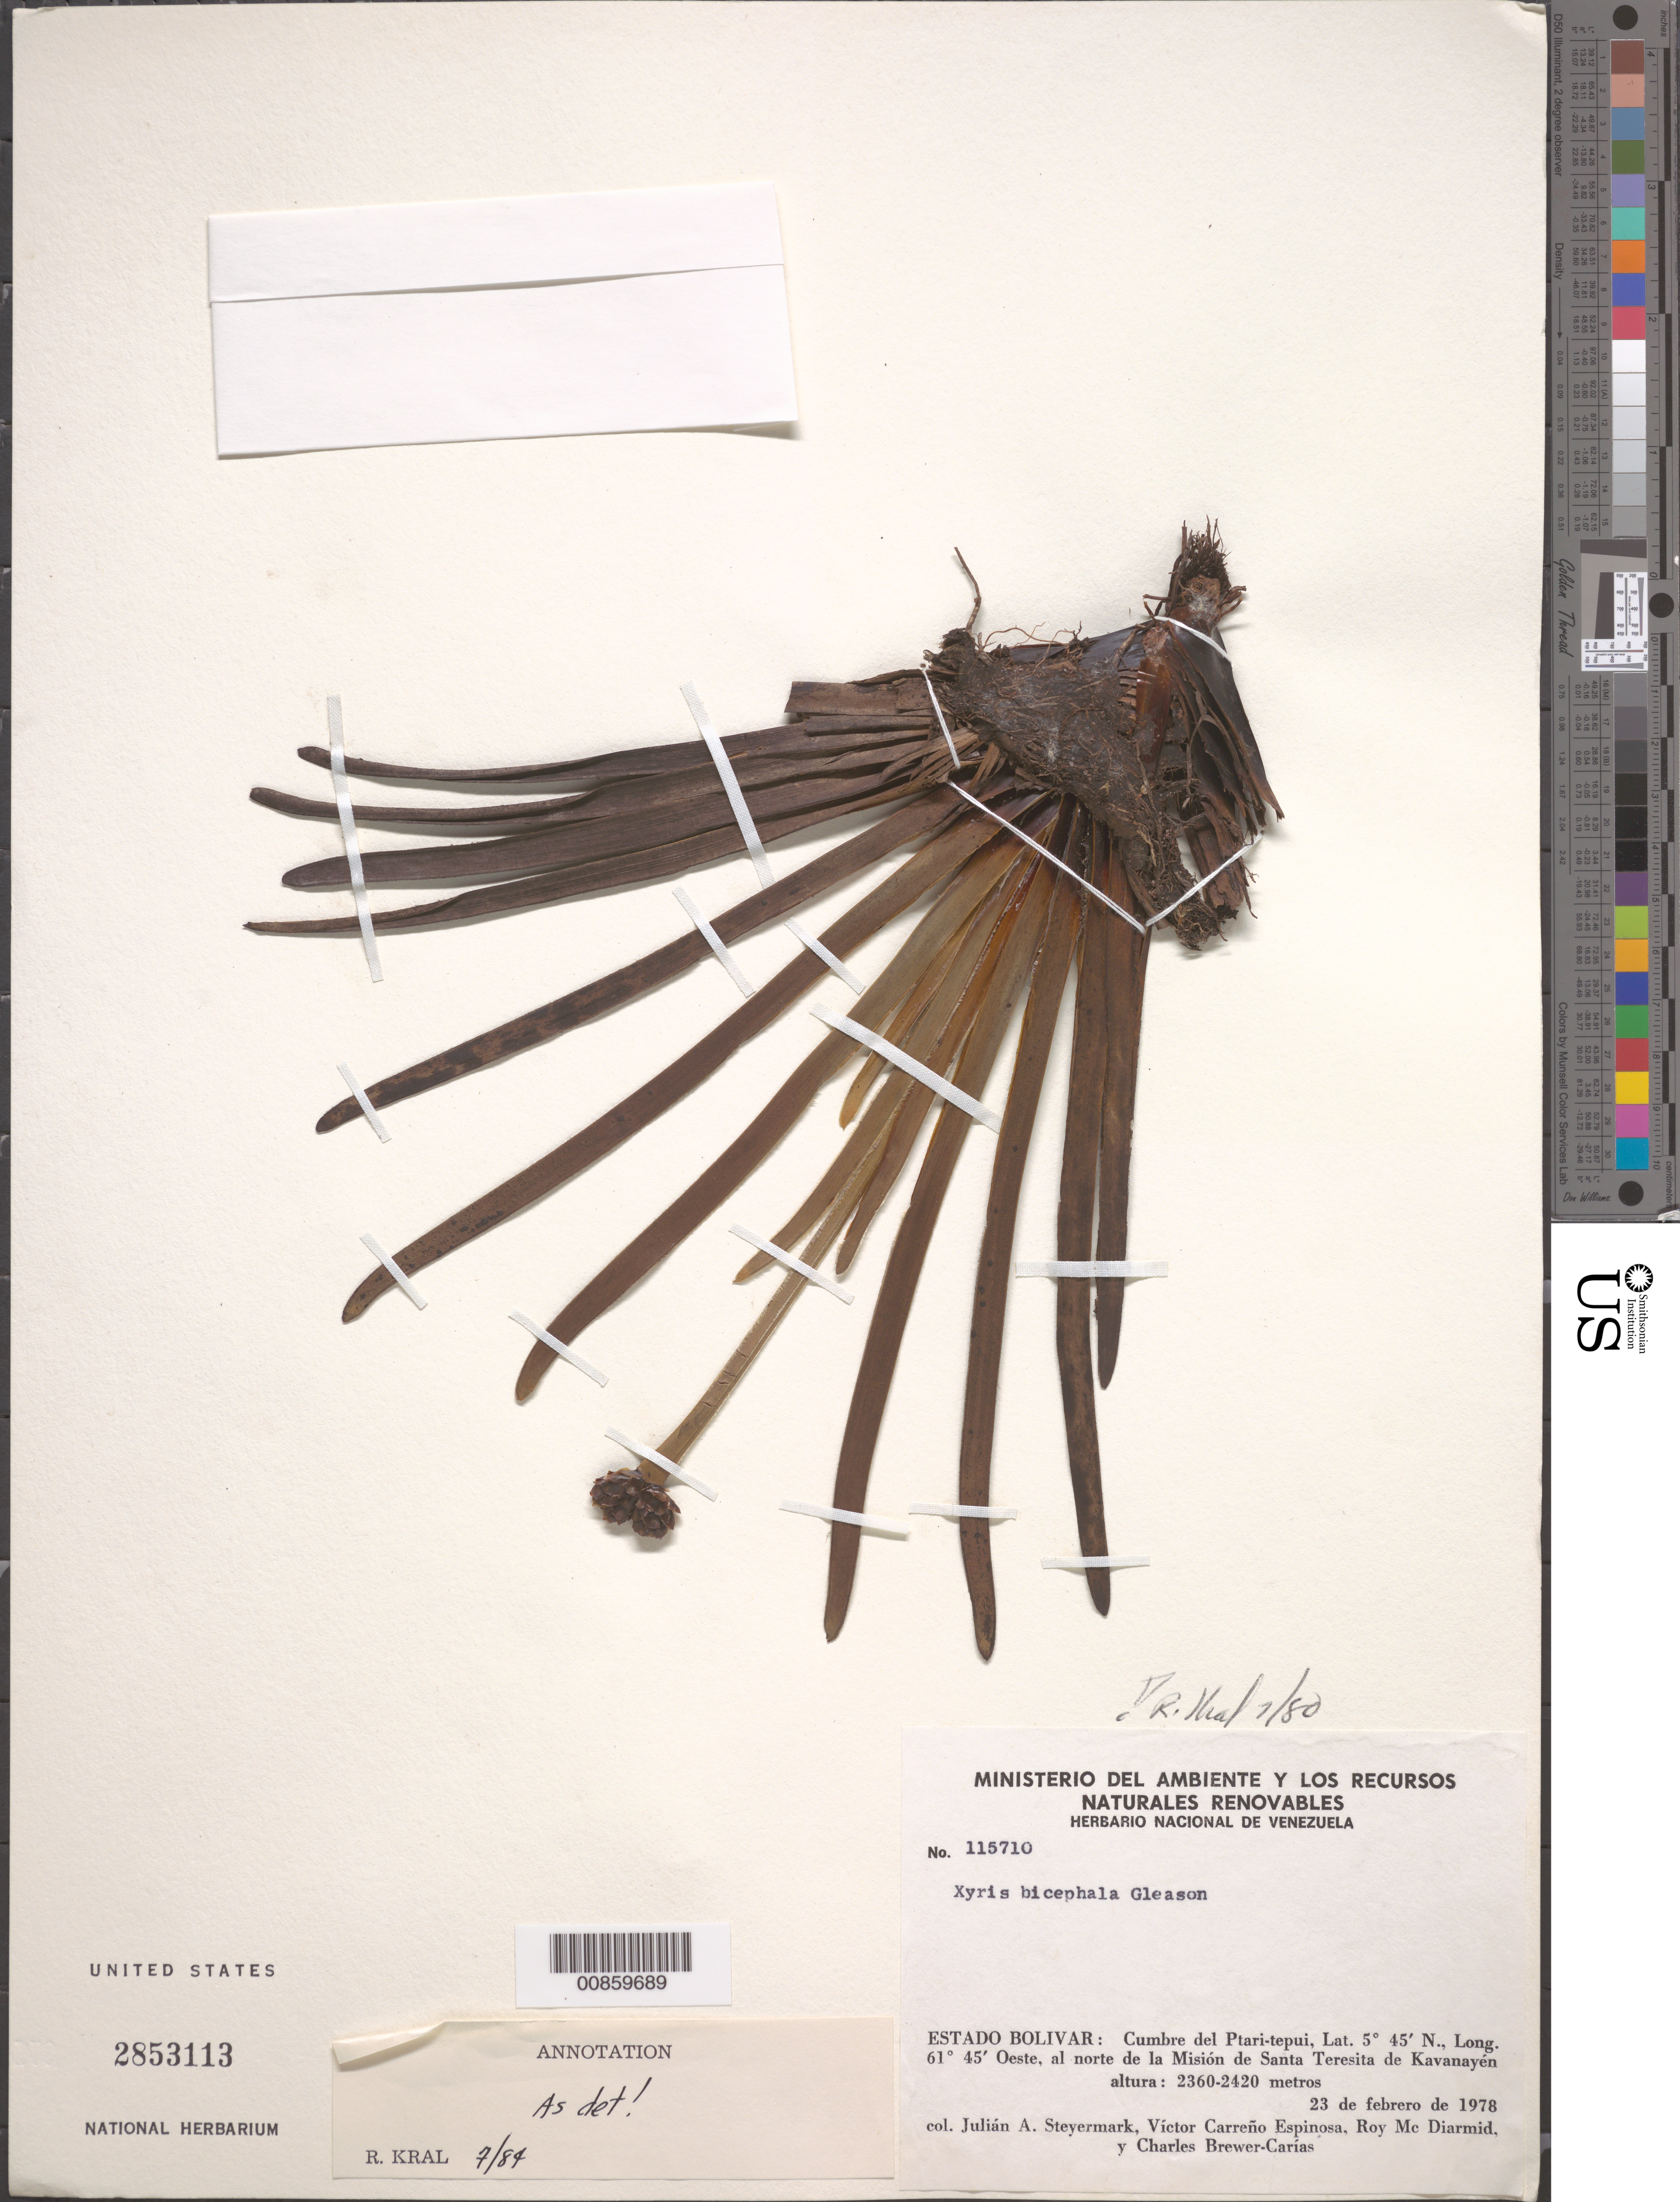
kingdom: Plantae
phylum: Tracheophyta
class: Liliopsida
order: Poales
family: Xyridaceae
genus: Xyris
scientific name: Xyris bicephala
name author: Gleason in Gleason & Killip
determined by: Kral, Robert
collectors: J. Steyermark, V. Carreño E., R. Mc Diarmid & C. Brewer-Carias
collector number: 115710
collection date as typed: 23-Feb-78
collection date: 1978-02-23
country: Venezuela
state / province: Bolívar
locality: Ptari-tepuí, cumbre, N of Mision Santa Teresita de Kavanayen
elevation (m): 2360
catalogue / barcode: US 2853113